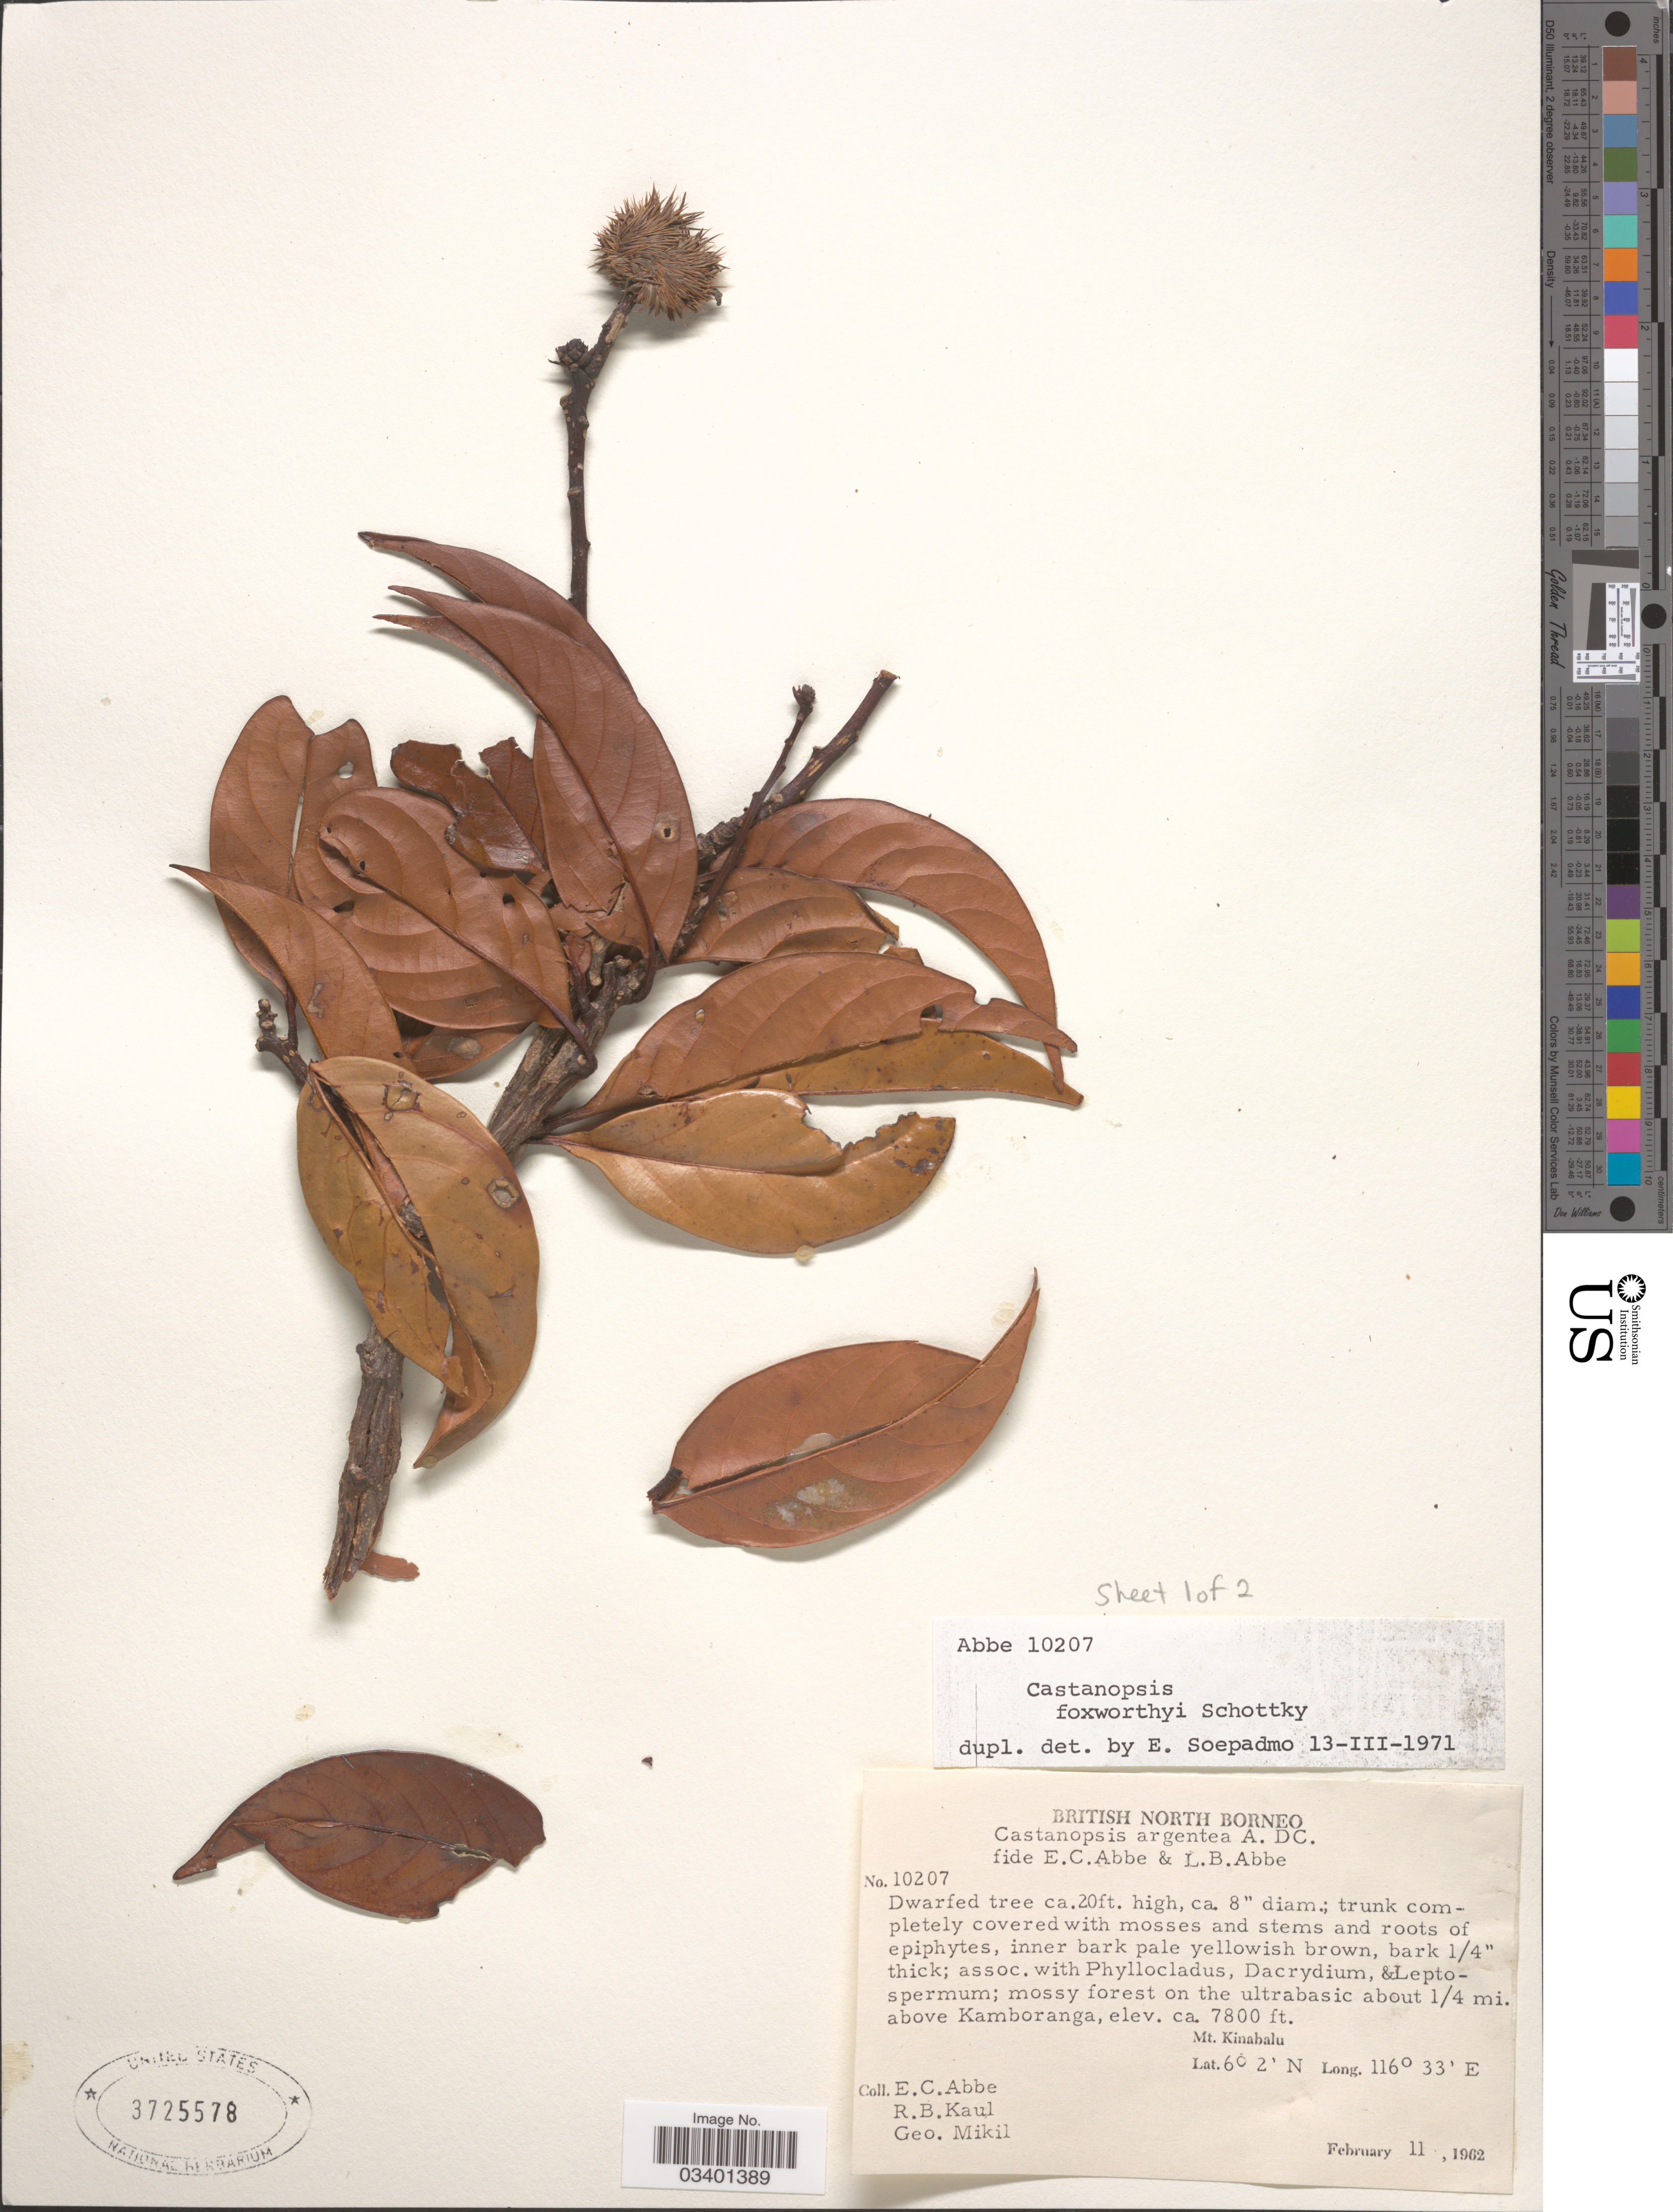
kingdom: Plantae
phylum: Tracheophyta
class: Magnoliopsida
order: Fagales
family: Fagaceae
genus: Castanopsis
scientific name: Castanopsis foxworthyi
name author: Schottky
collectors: E. C. Abbe, R. Kaul & G. Mikil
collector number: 10207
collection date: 1962-02-11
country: Malaysia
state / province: Sabah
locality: British North Borneo. Mossy forest on the ultrabasic about 1/4 mi. above Kamboranga, Mt. Kinabalu.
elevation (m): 2377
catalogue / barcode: US 3725578